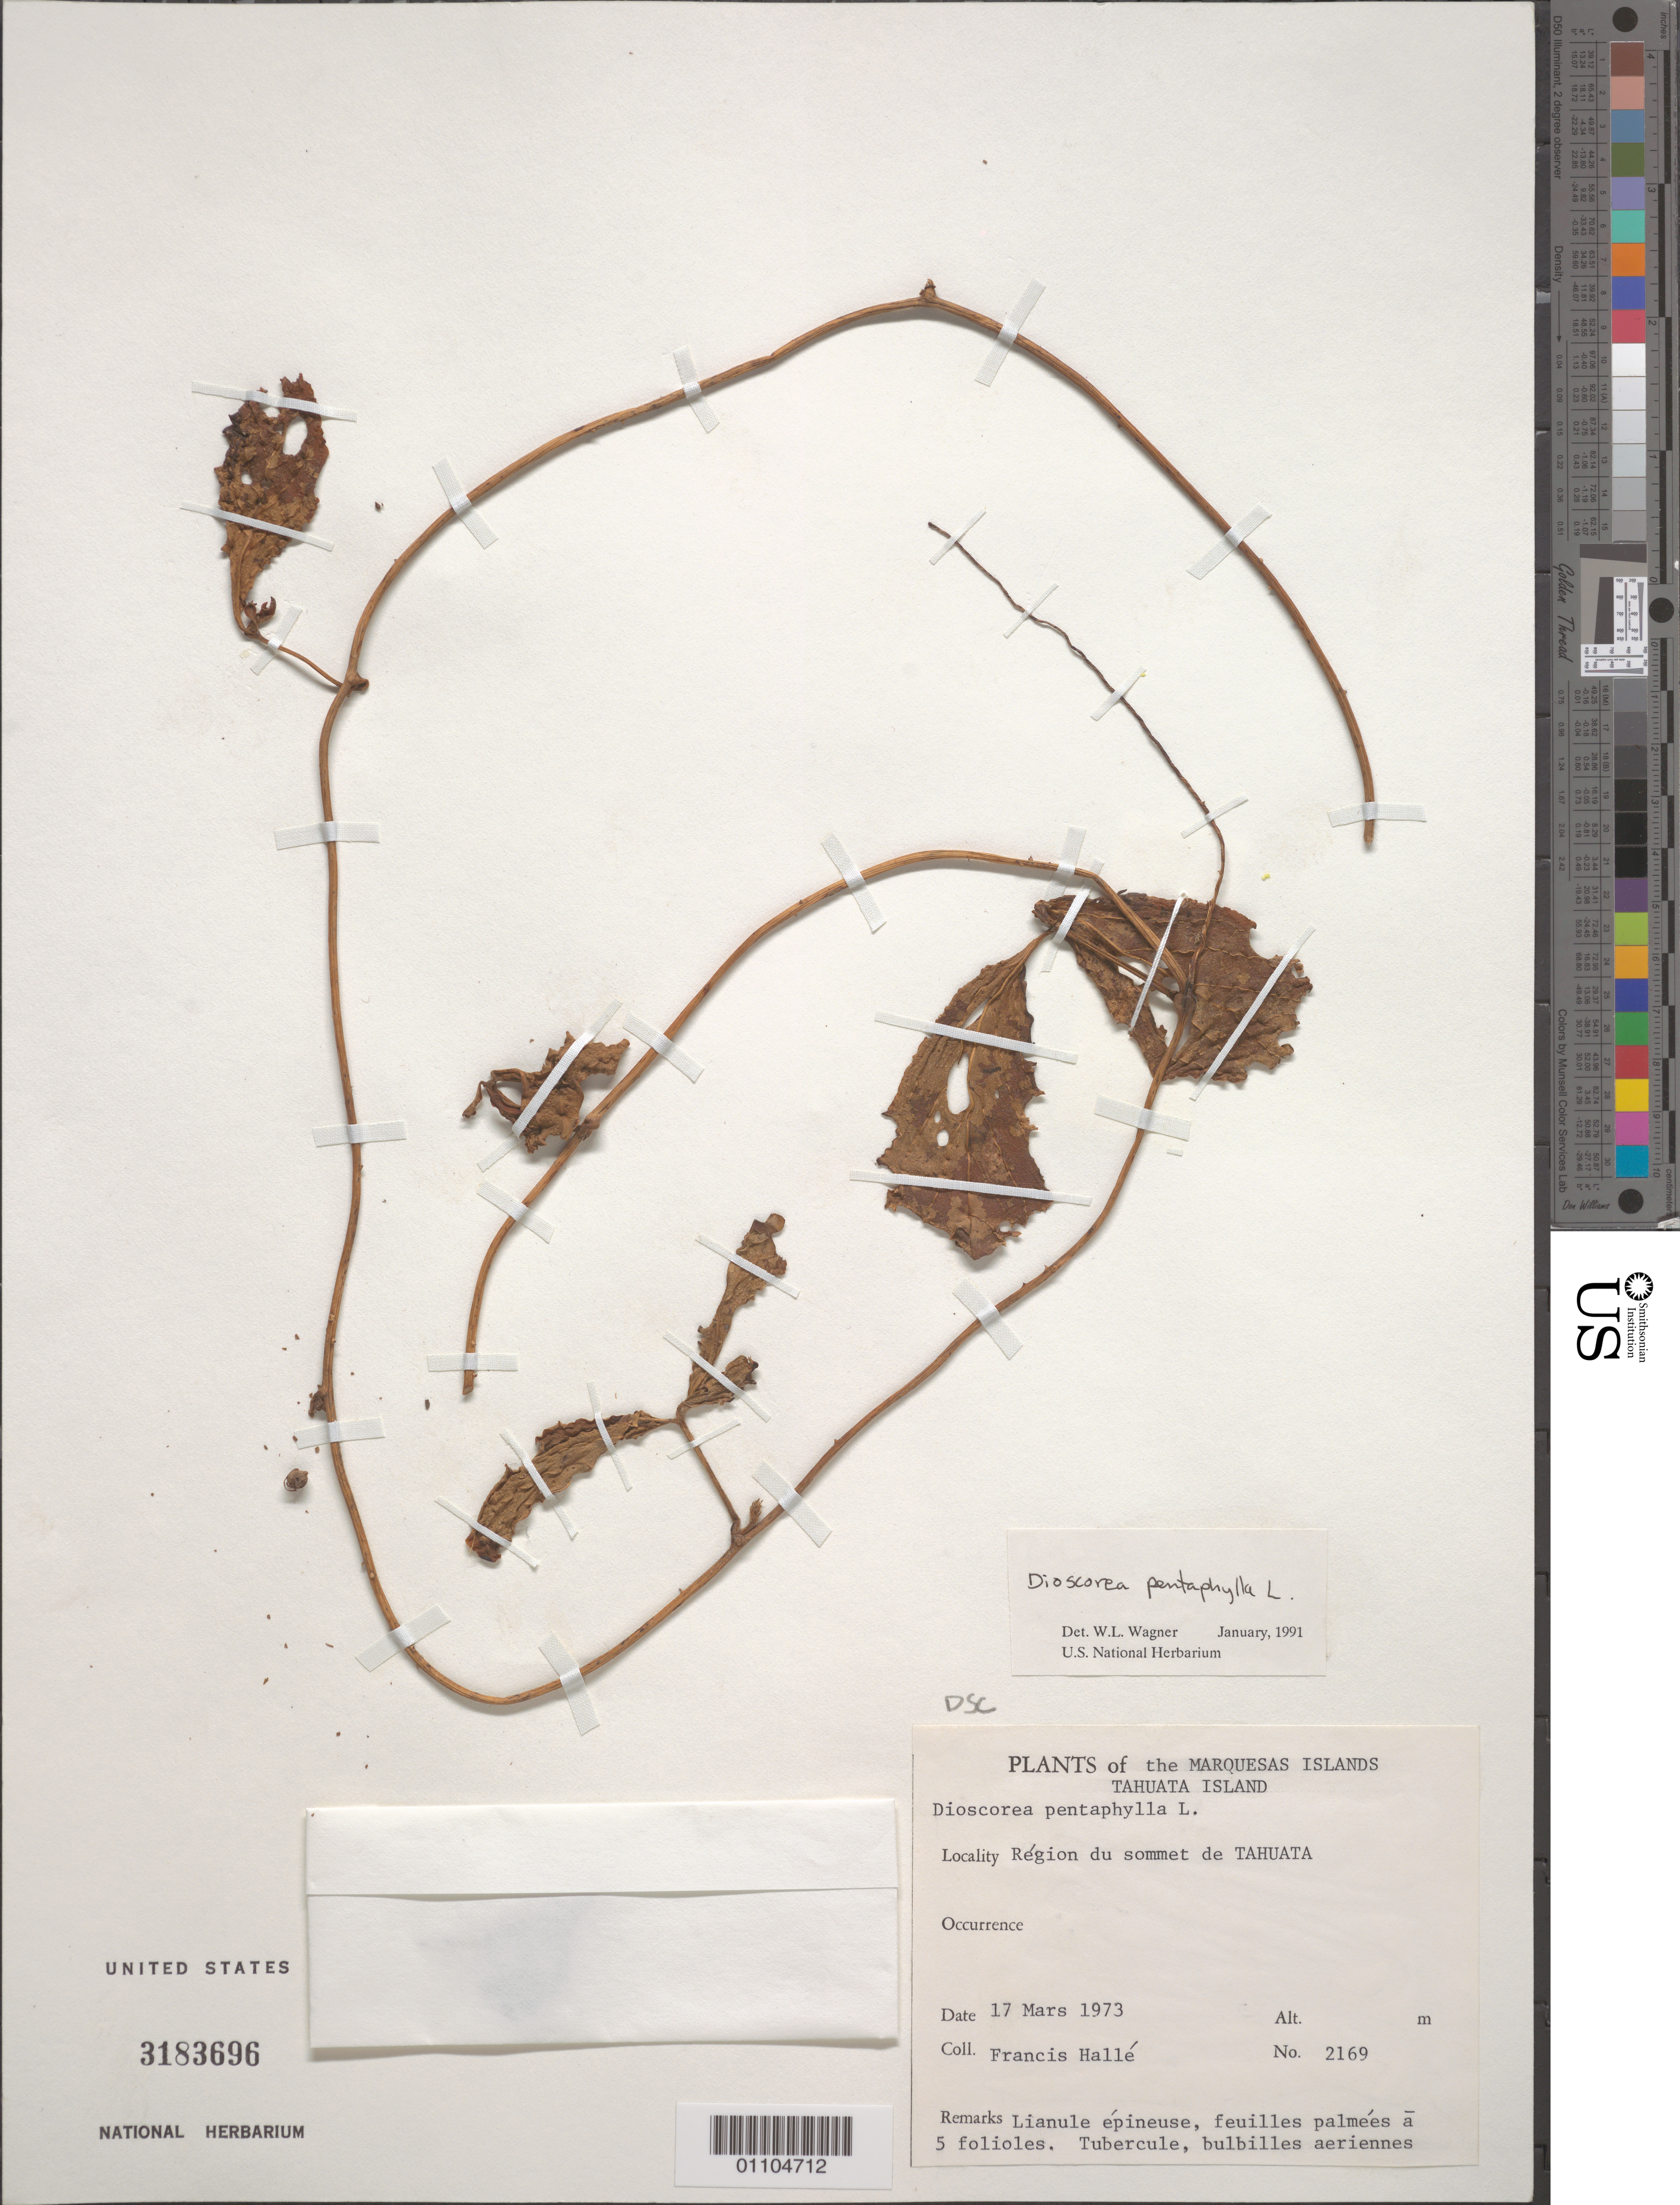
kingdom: Plantae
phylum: Tracheophyta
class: Liliopsida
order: Dioscoreales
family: Dioscoreaceae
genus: Dioscorea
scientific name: Dioscorea pentaphylla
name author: L.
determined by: Wagner, W. L., (BOT), Smithsonian Institution - National Museum of Natural History (UNITED STATES)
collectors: F. Hallé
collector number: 2169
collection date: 1973-03-17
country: French Polynesia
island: Tahuata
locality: Région du sommet de Tahuata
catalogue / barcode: US 3183696